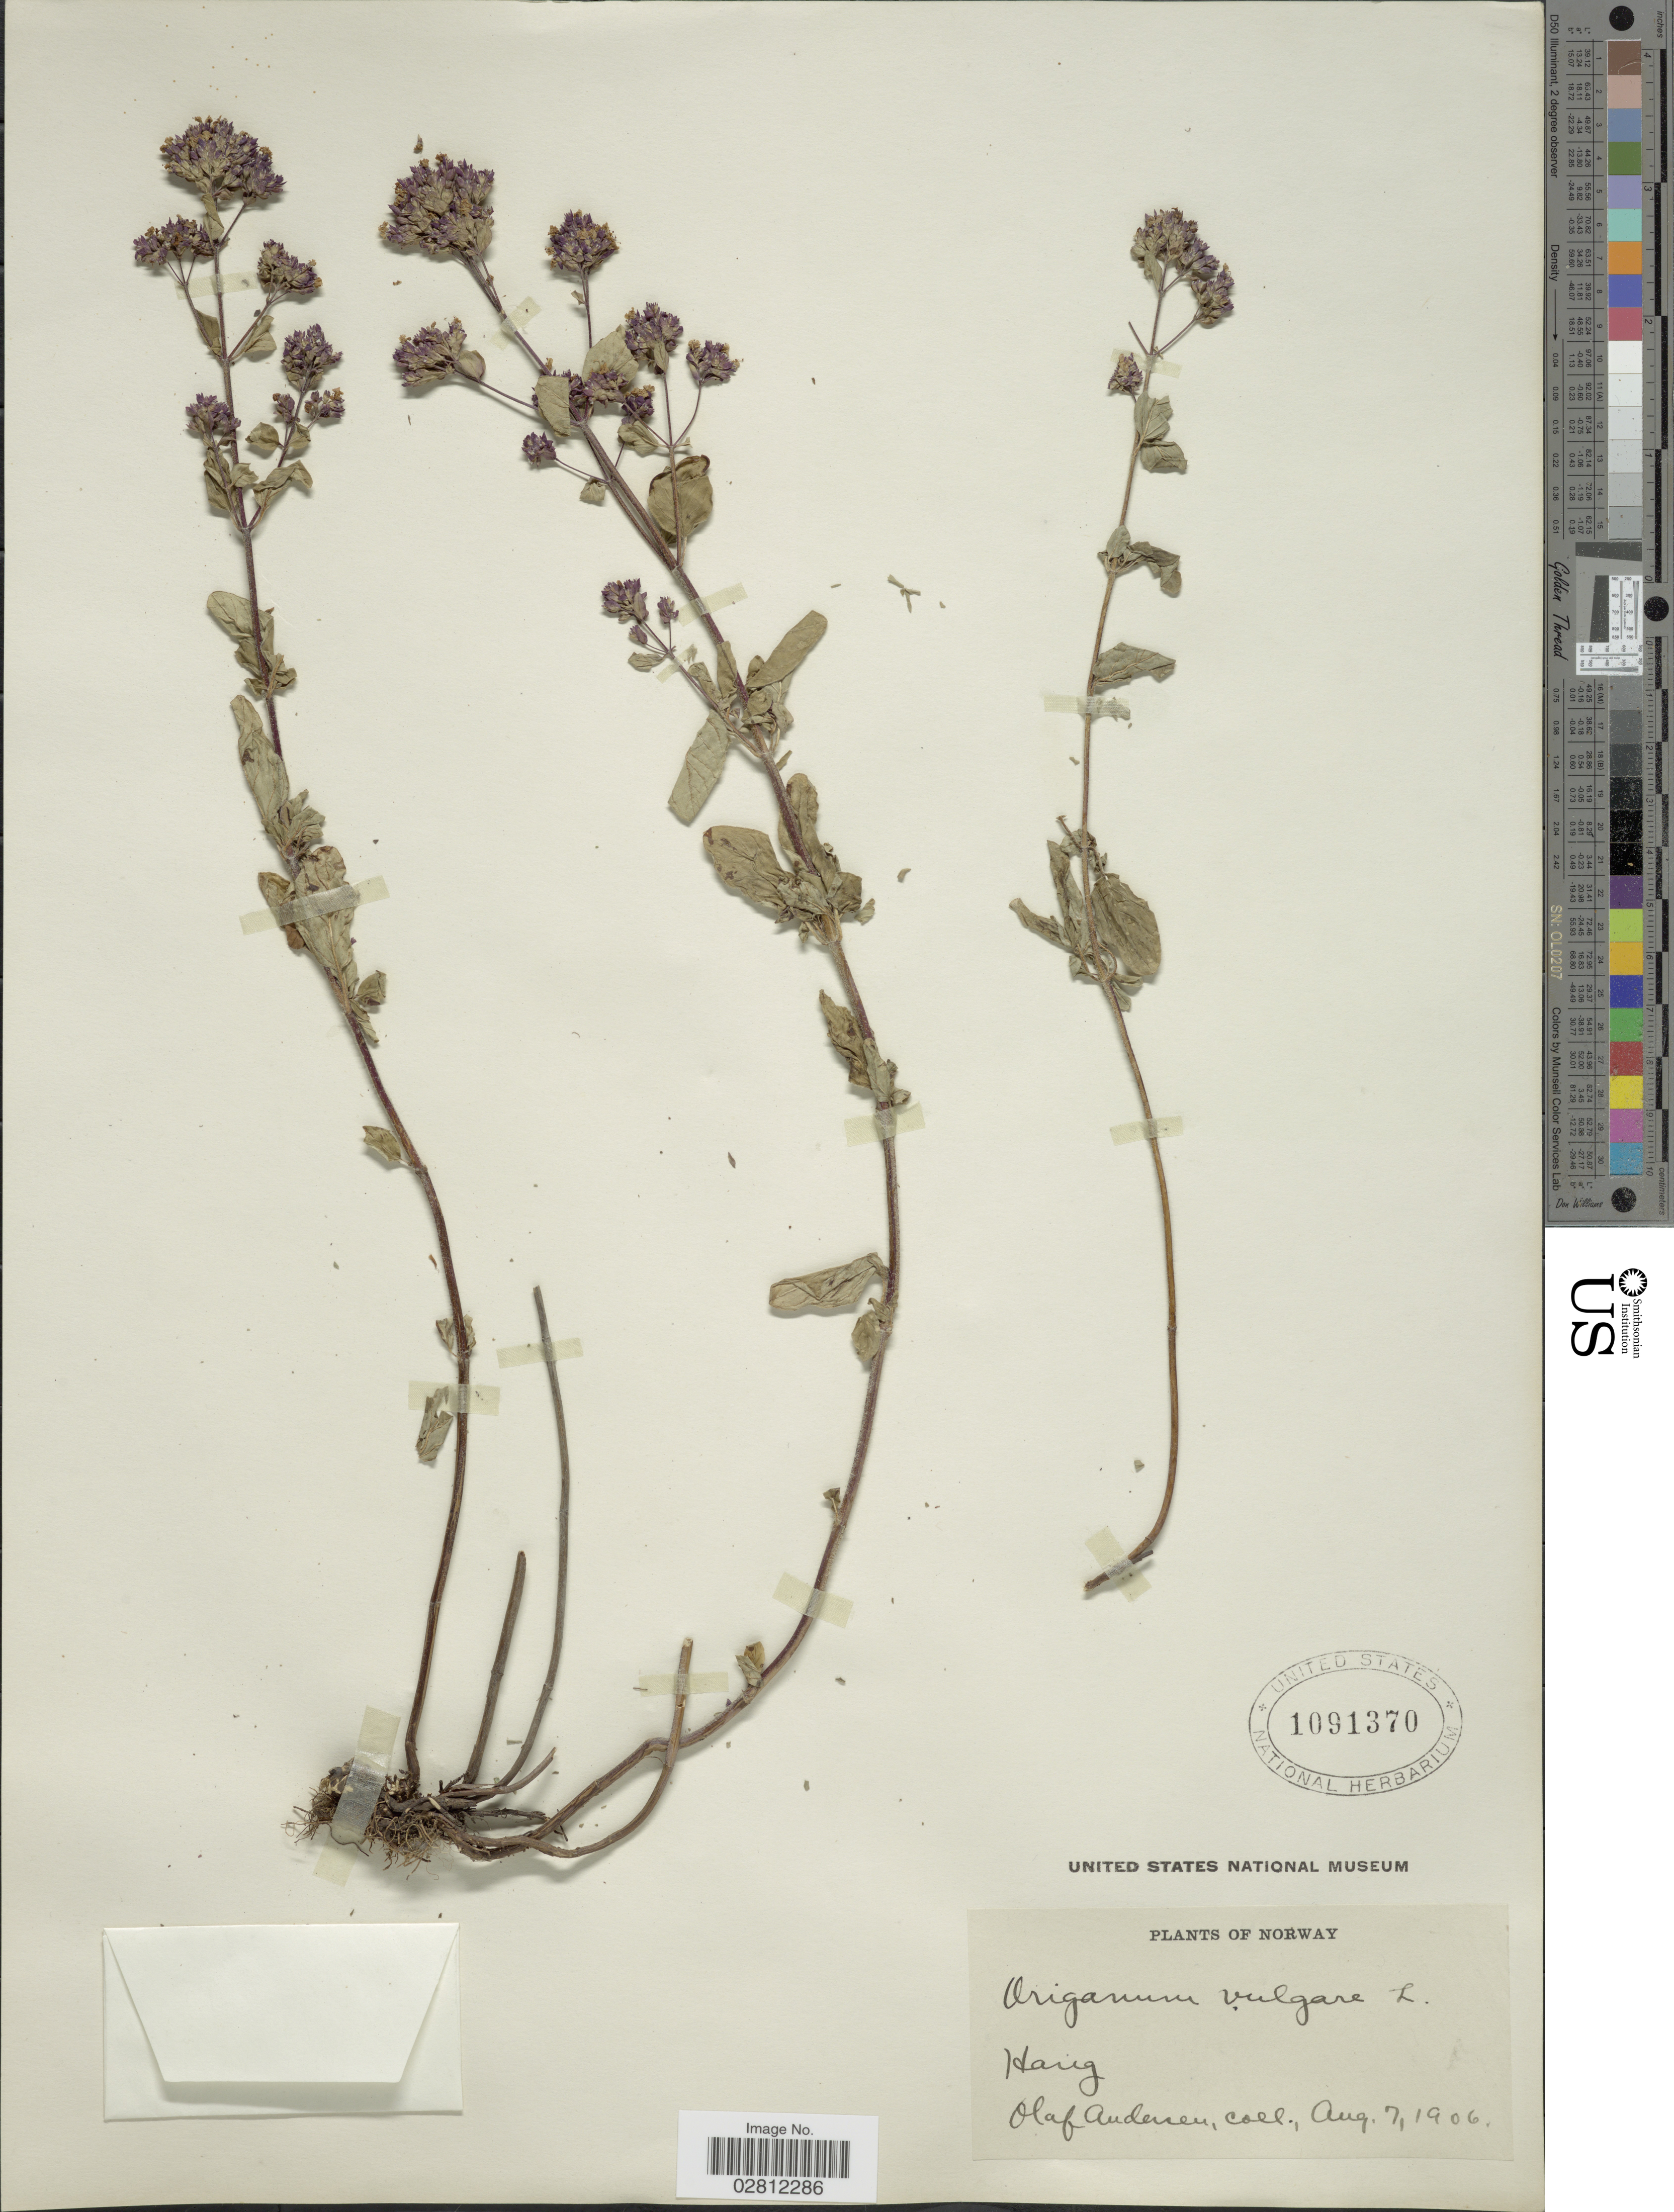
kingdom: Plantae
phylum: Tracheophyta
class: Magnoliopsida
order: Lamiales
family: Lamiaceae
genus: Origanum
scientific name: Origanum vulgare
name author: L.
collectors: O. Anderson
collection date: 1906-08-07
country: Norway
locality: Haug.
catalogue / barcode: US 1091370